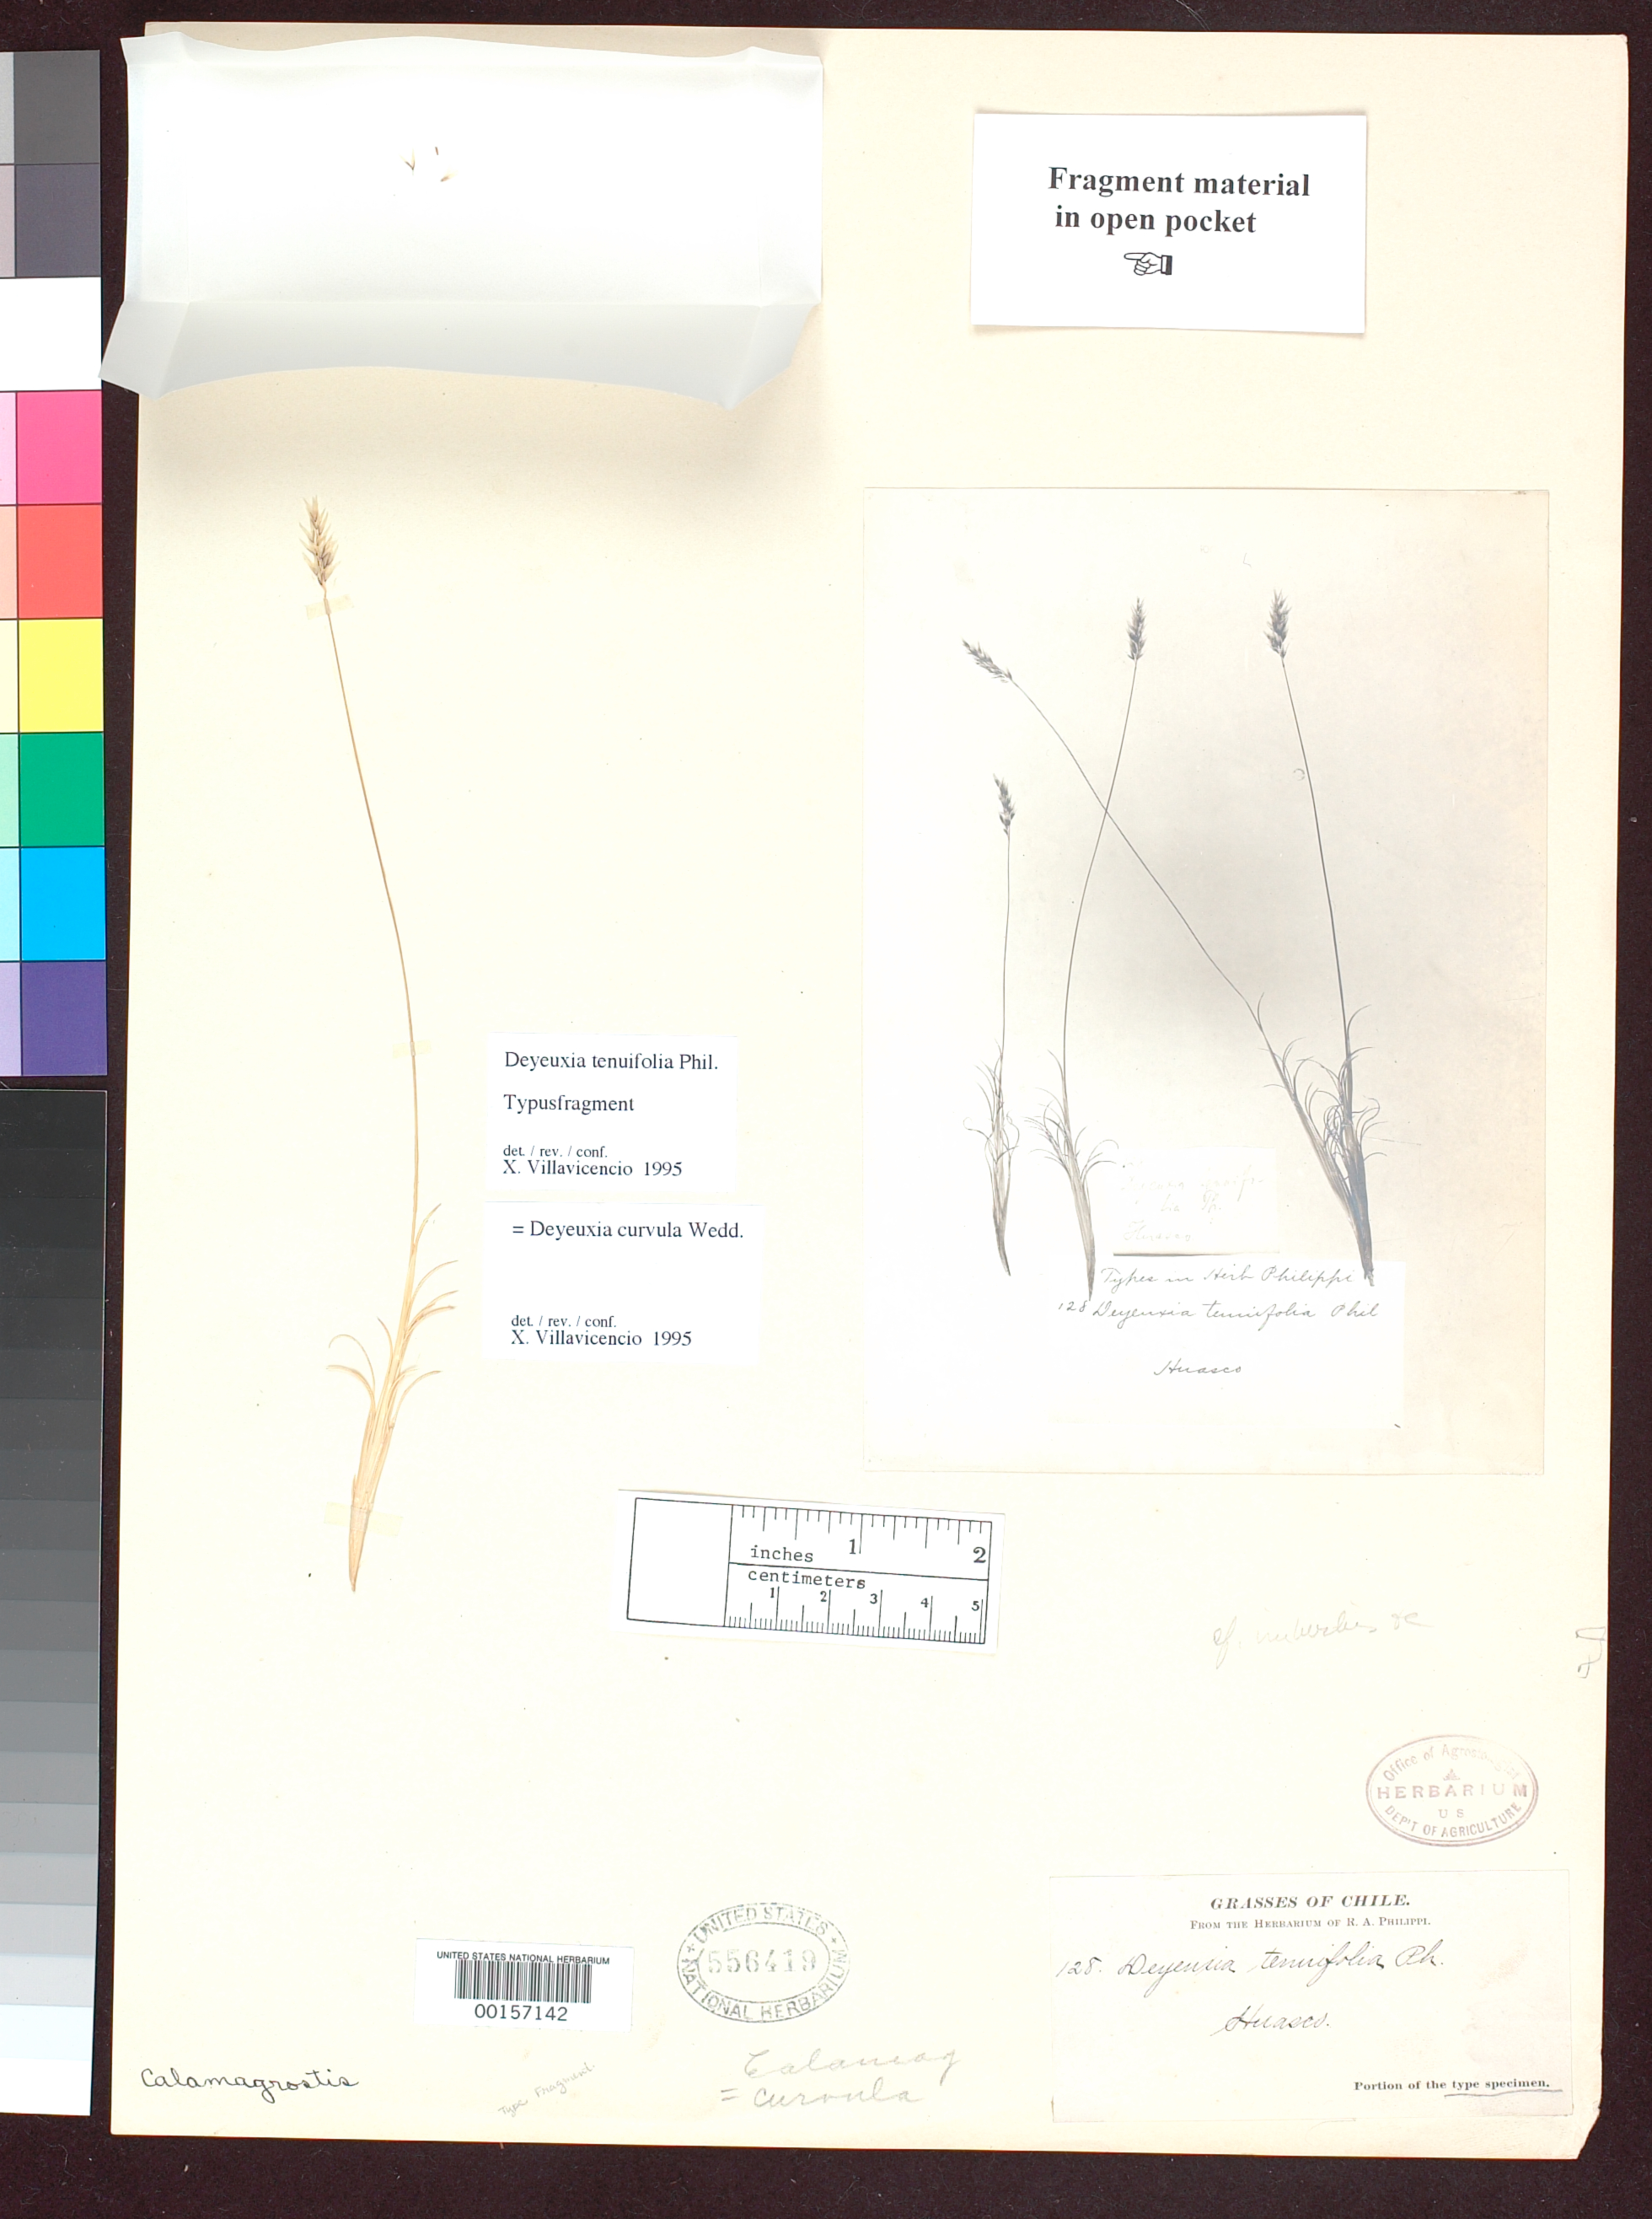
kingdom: Plantae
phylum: Tracheophyta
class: Liliopsida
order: Poales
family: Poaceae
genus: Deyeuxia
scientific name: Deyeuxia tenuifolia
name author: Phil.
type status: Type Fragment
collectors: R. A. Philippi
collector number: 128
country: Chile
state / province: Tarapacá (I)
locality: Prope Huasco.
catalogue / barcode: US 556419